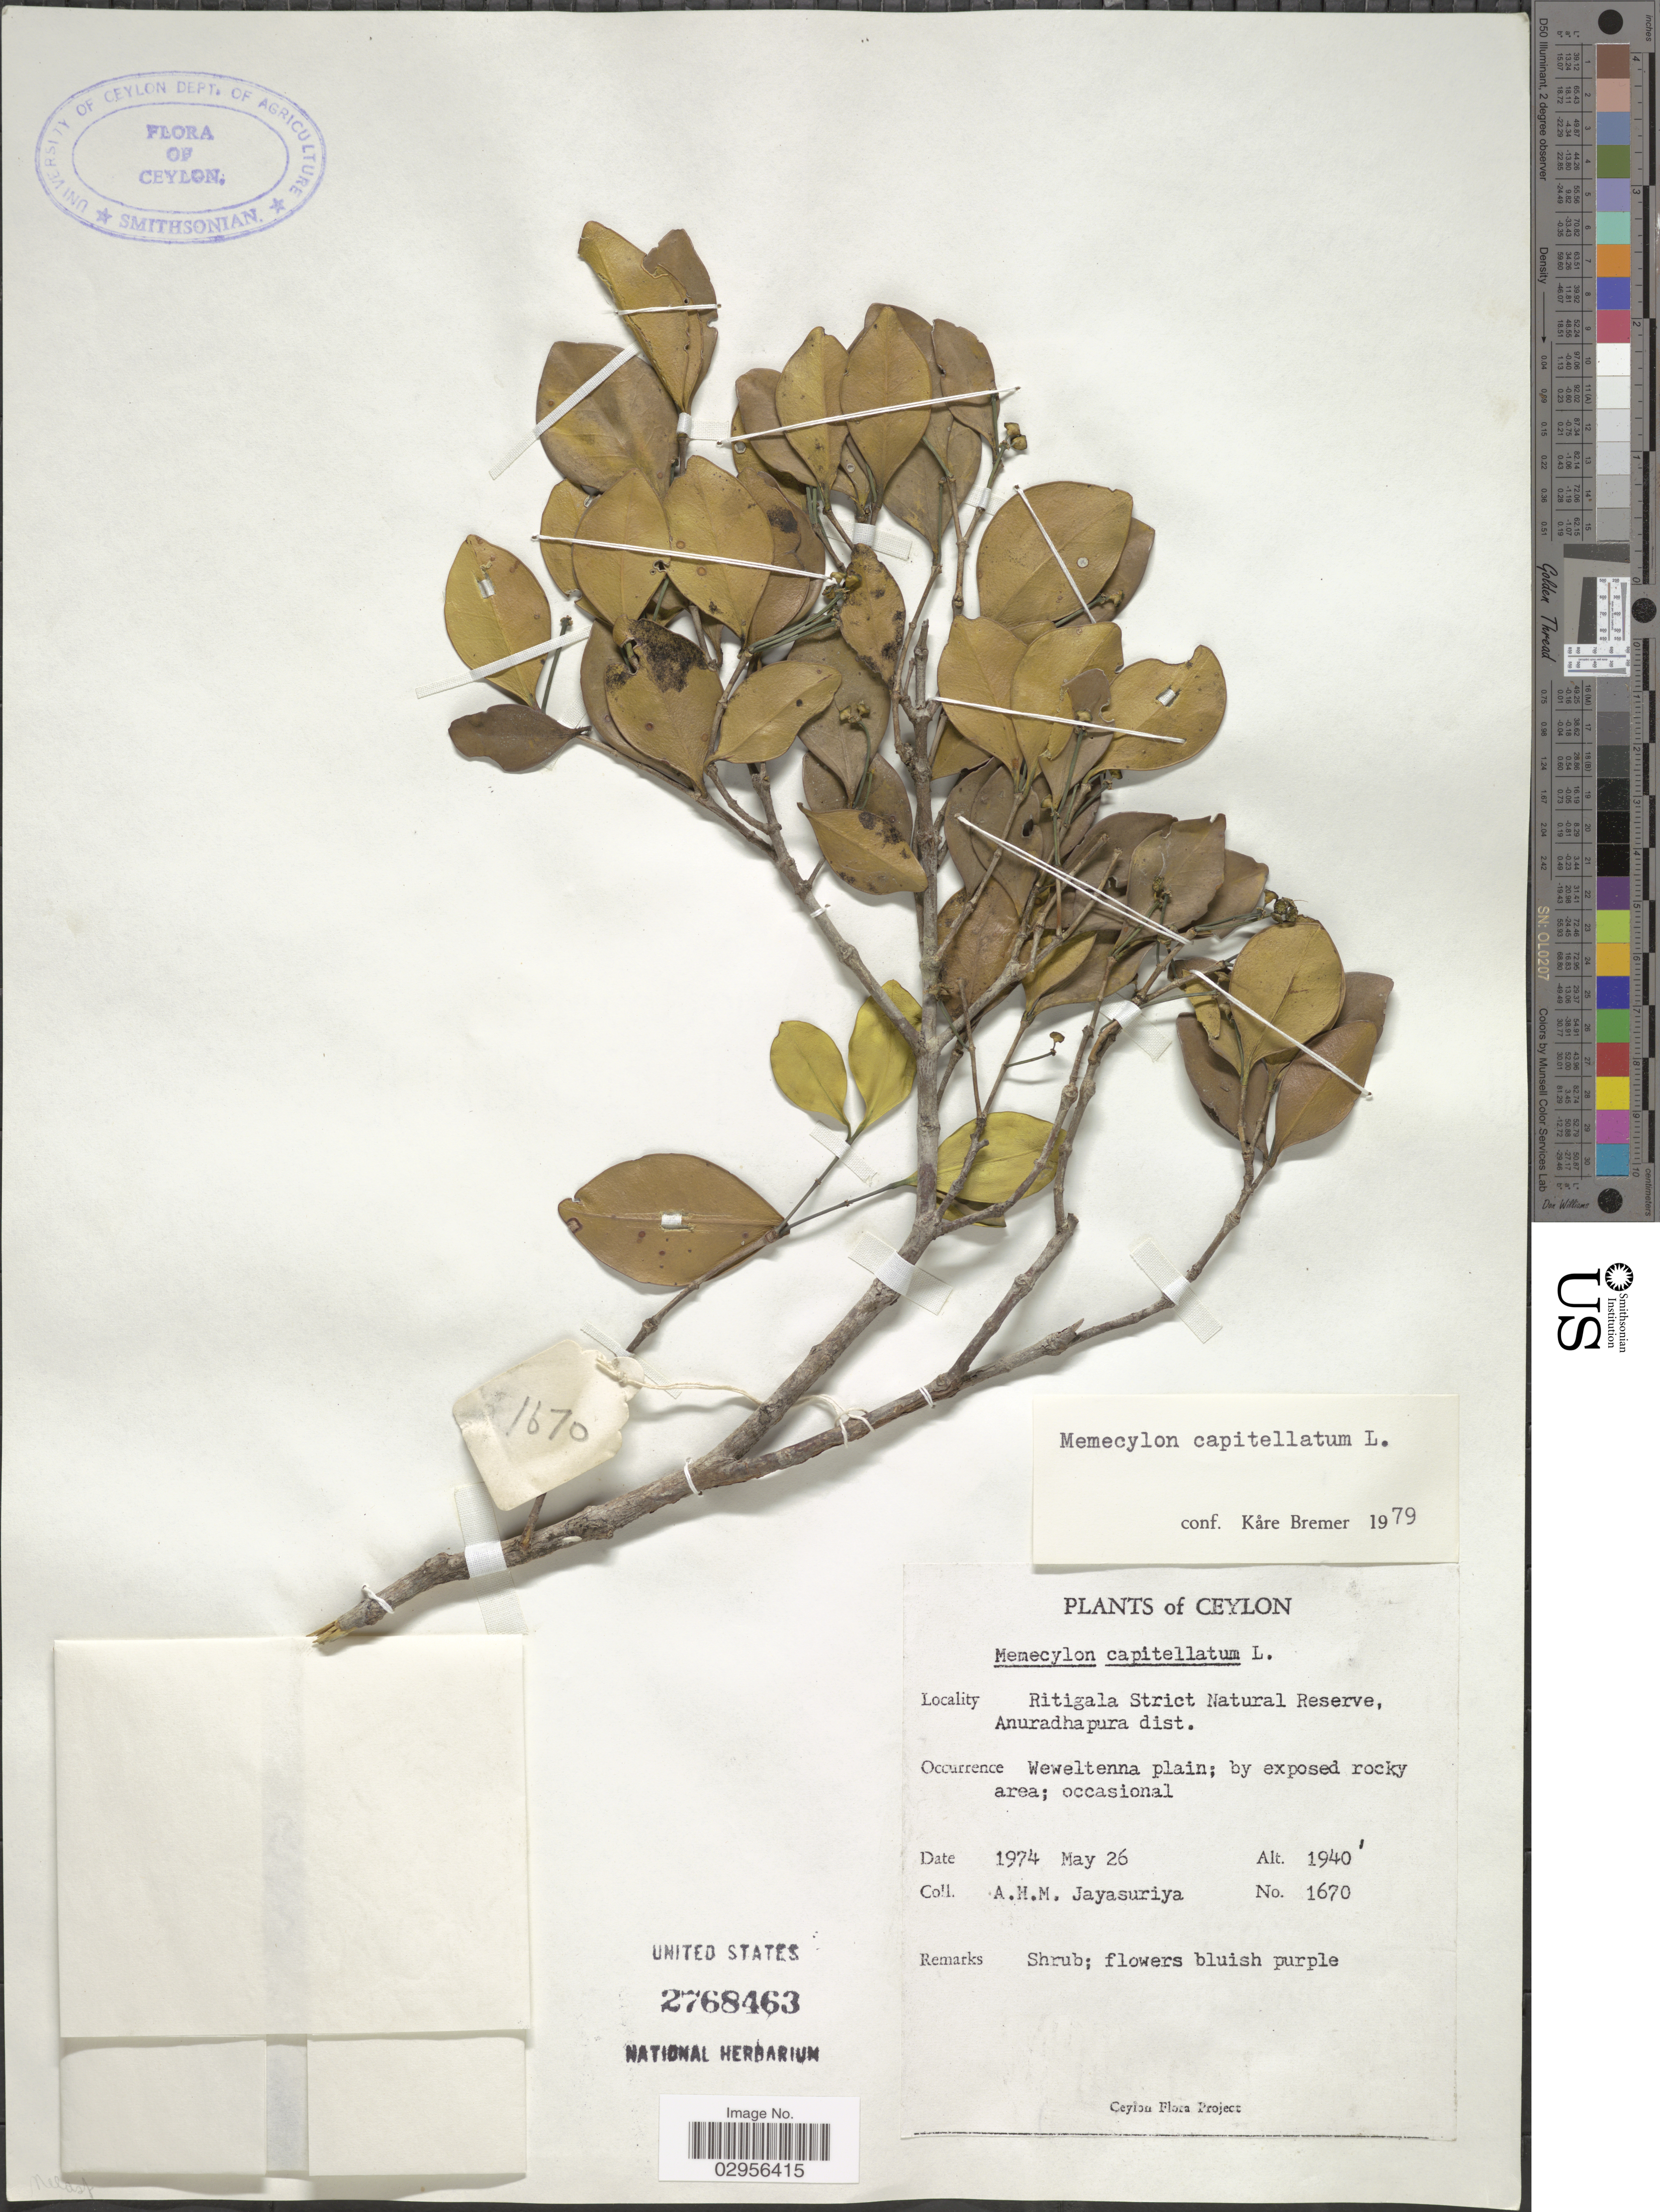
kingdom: Plantae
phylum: Tracheophyta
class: Magnoliopsida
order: Myrtales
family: Melastomataceae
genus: Memecylon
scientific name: Memecylon capitellatum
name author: L.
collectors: A. H. Jayasuriya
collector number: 1670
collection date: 1974-05-26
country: Sri Lanka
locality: Ceylon. Ritigala Strict Natural Reserve, Anuradhapura dist. Weweltenna plain.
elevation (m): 591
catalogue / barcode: US 2768463